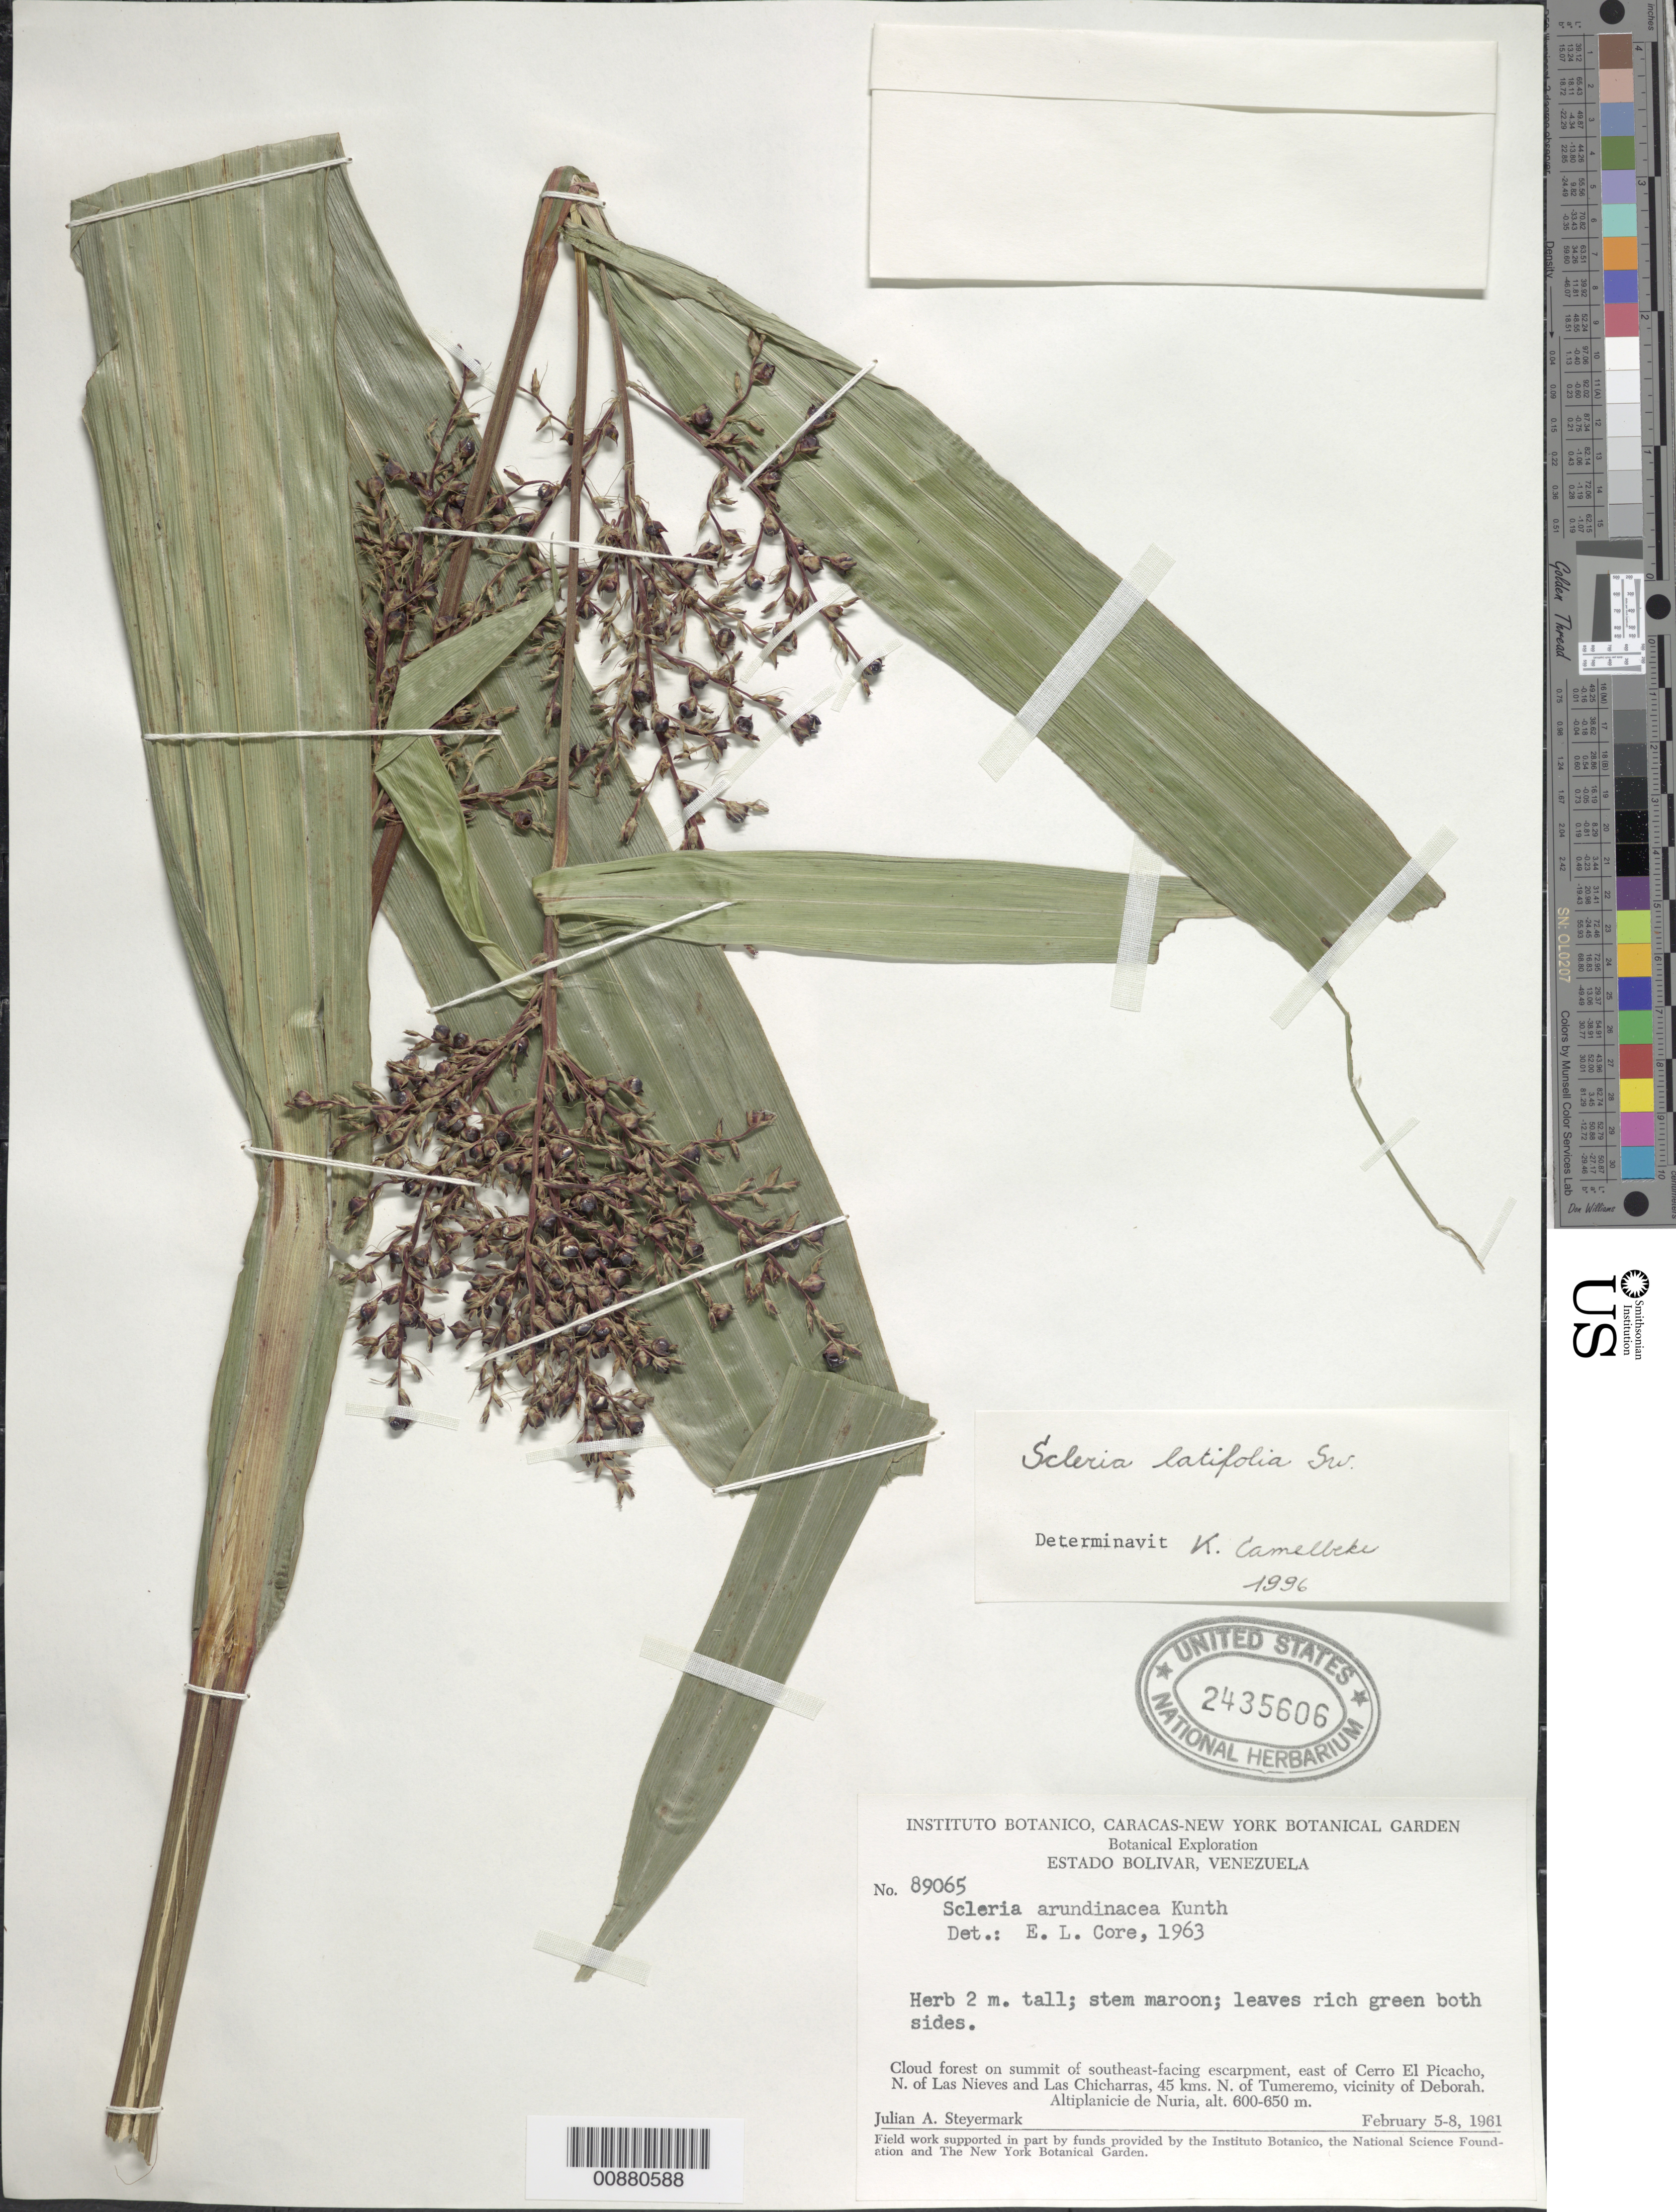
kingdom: Plantae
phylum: Tracheophyta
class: Liliopsida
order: Poales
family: Cyperaceae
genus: Scleria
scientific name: Scleria latifolia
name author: Sw.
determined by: Camelbeke, K.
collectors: J. Steyermark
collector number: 89065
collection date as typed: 5-Feb-61 to 8-Feb-61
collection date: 1961-02-05/1961-02-08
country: Venezuela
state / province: Bolívar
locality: Cerro El Picacho, N of Las Nieves & Las Chicharras, 45 km N of Tumeremo, vic of Deborah, Altiplanicie de Nuria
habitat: Cloud forest on summit of SE facing escarpment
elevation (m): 600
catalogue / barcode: US 2435606